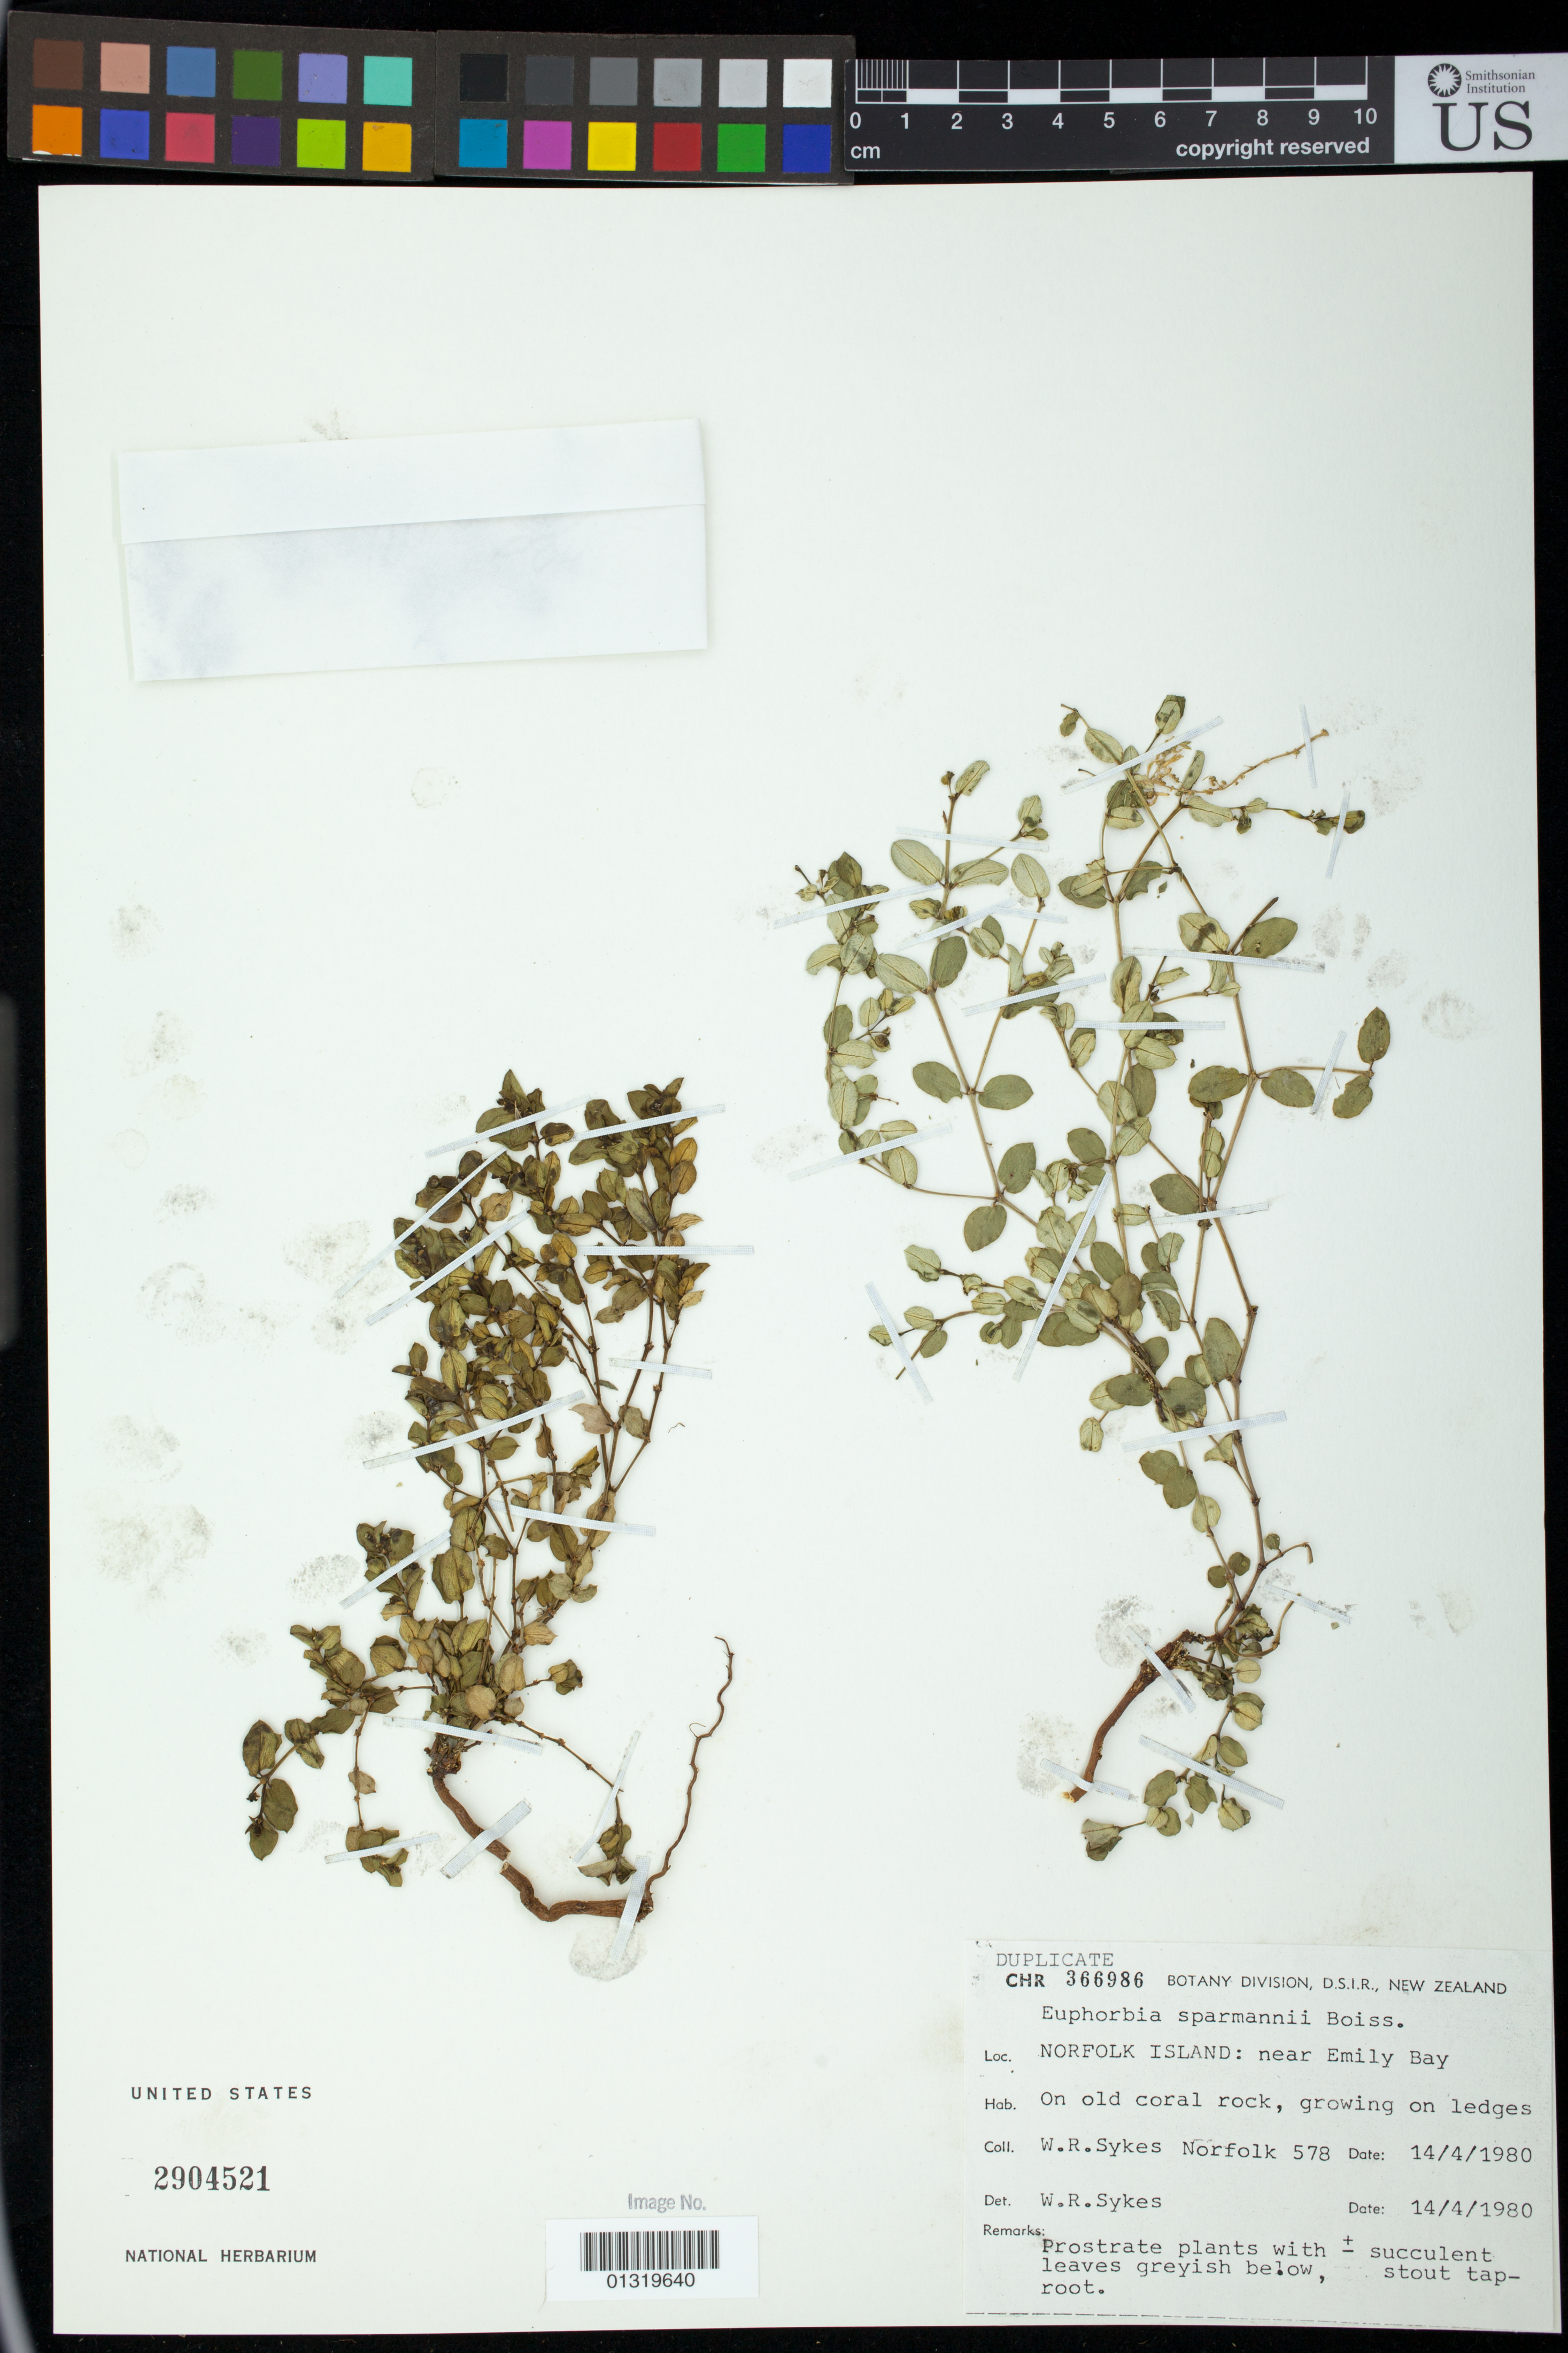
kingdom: Plantae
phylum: Tracheophyta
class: Magnoliopsida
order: Malpighiales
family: Euphorbiaceae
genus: Euphorbia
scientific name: Euphorbia sparrmannii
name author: Boiss.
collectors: W. R. Sykes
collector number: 578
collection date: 1980-04-14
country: Australia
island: Norfolk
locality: Norfolk Island, near Emily Bay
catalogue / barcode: US 2904521